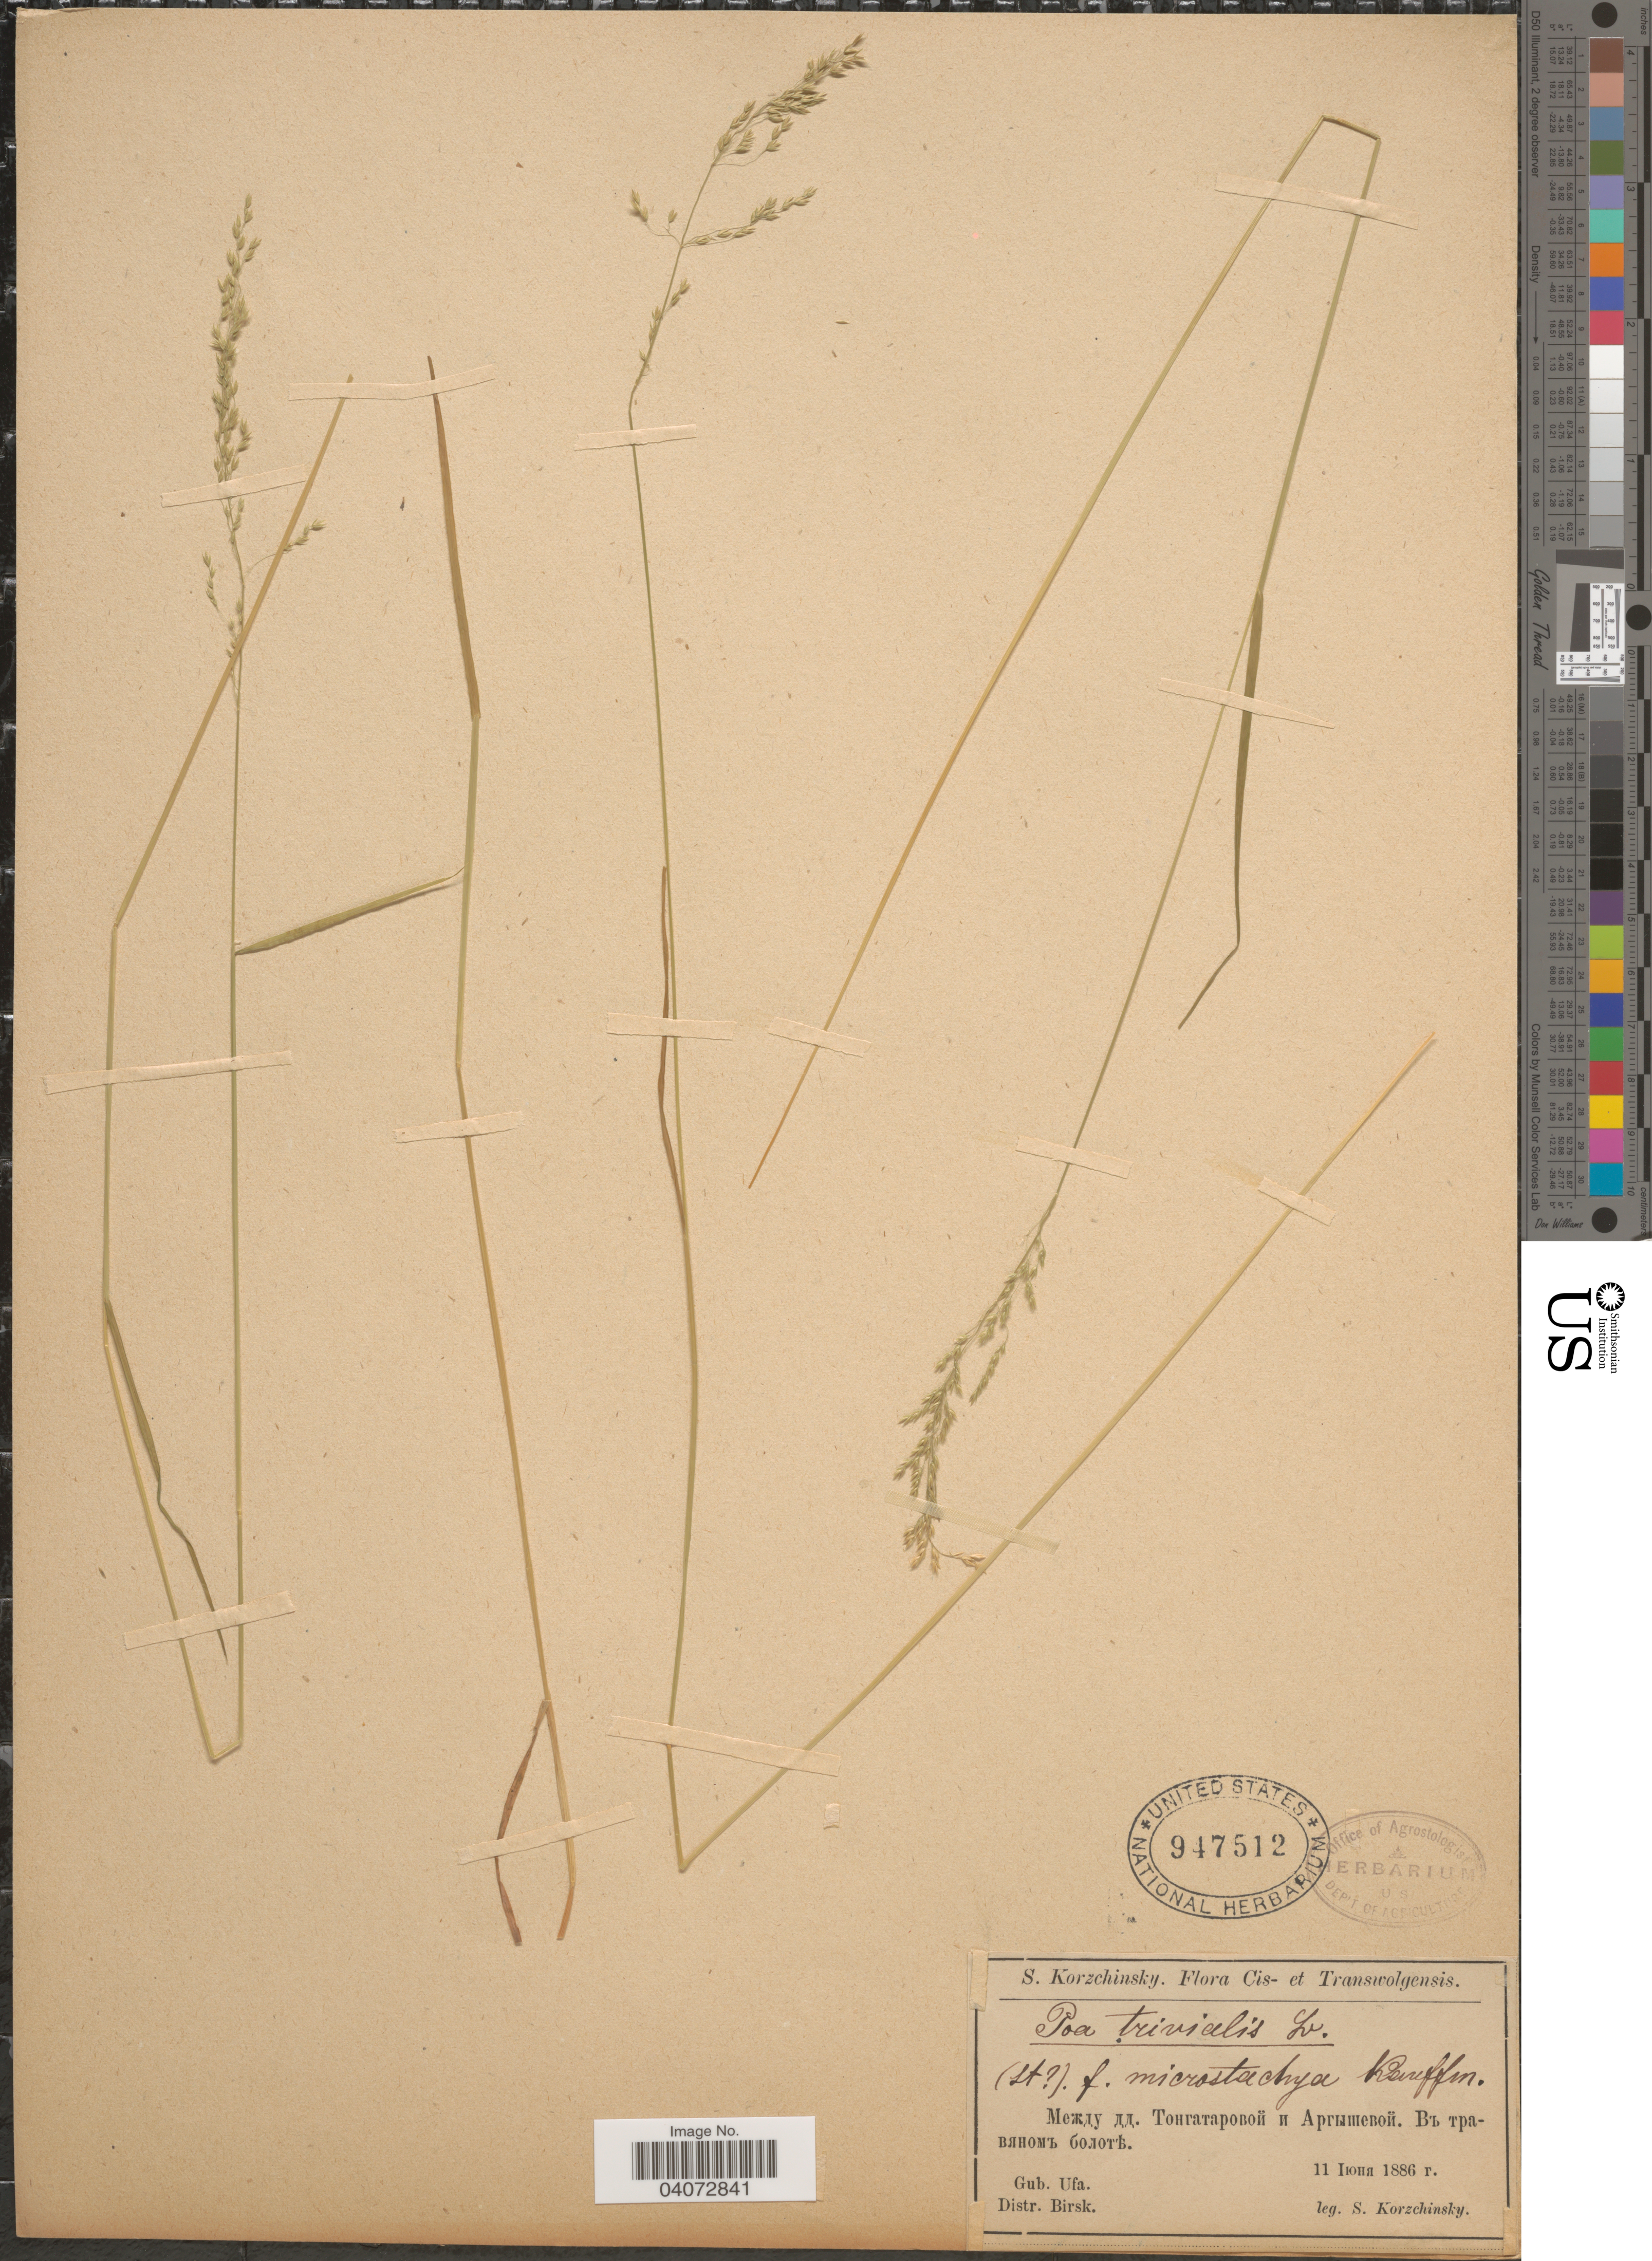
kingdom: Plantae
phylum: Tracheophyta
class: Liliopsida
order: Poales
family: Poaceae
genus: Poa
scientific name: Poa trivialis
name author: L.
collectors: S. Korzchinsky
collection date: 1886-06-11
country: Russian Federation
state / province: Bashkortostan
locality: Cis-et Transwolgensis. Gub. Ufa. Disrt. Birsk. Between villages Tangatarovo and Argyshevo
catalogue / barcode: US 947512